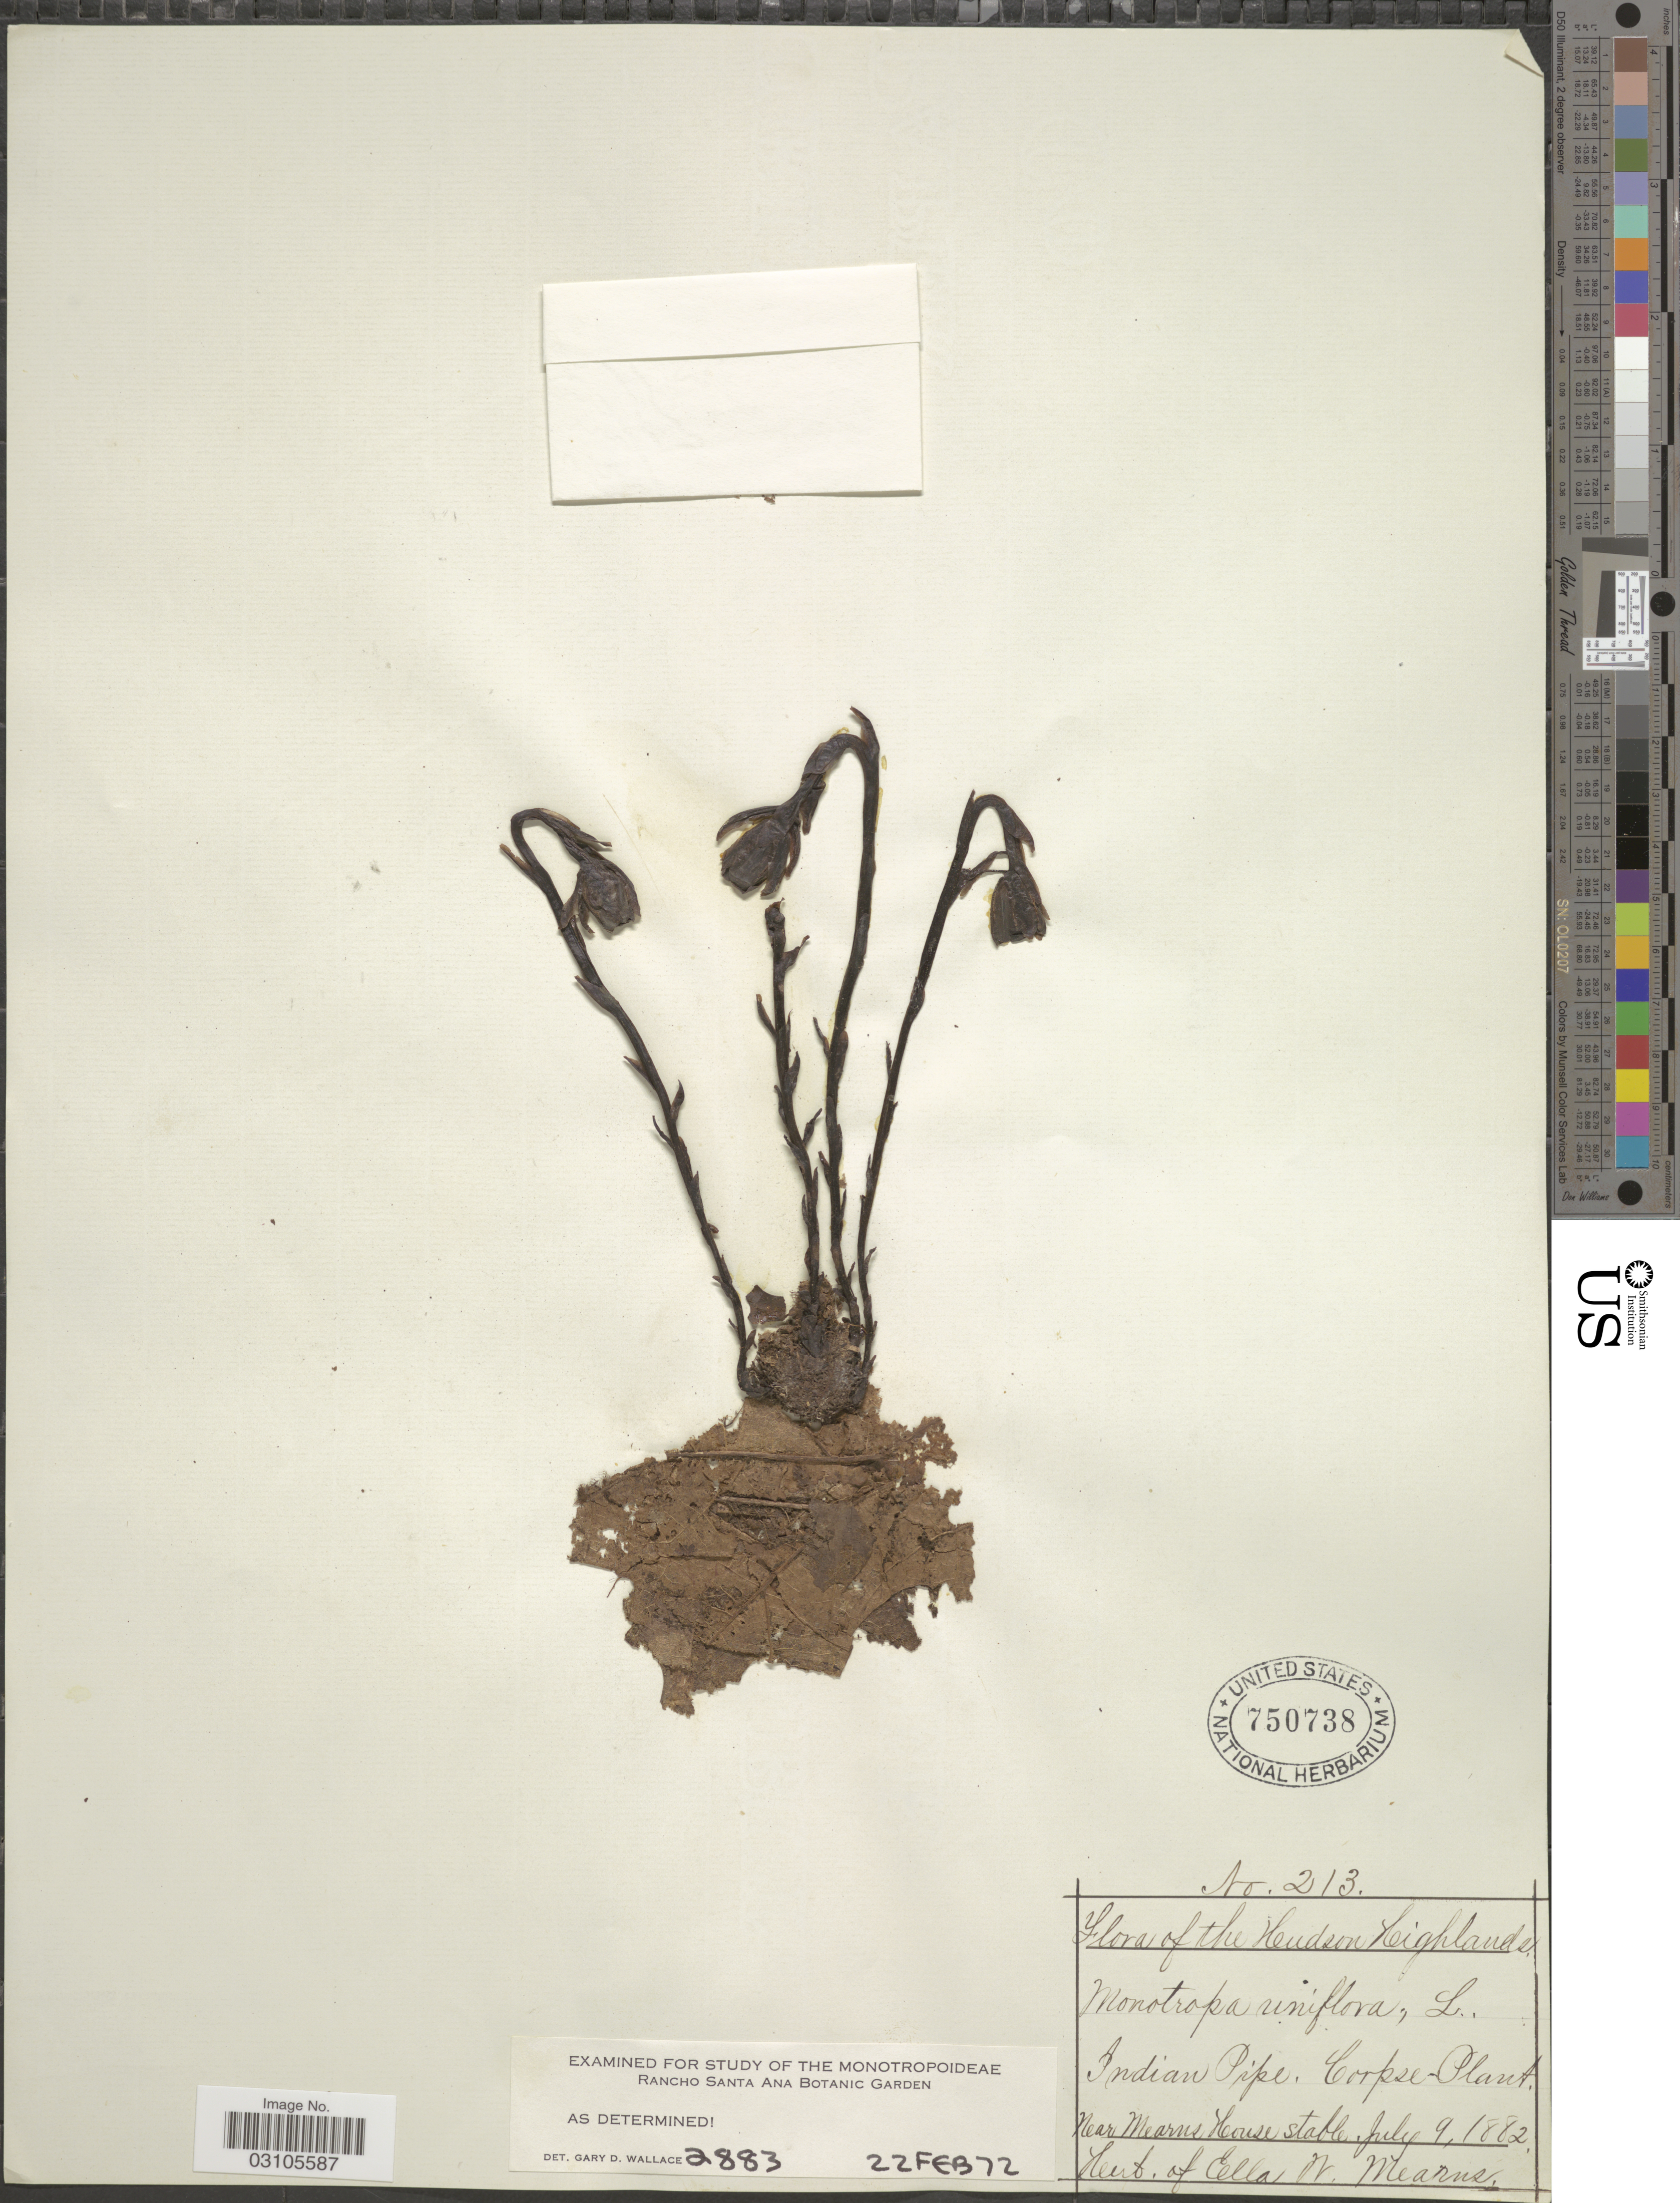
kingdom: Plantae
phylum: Tracheophyta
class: Magnoliopsida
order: Ericales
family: Ericaceae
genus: Monotropa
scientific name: Monotropa uniflora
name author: L.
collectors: ex herb. Ella W. Mearns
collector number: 213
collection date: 1882-07-09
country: United States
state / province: New York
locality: The Hudson Highlands. Indian Pipe, Corpse. Near Mearns House Stable.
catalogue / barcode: US 750738